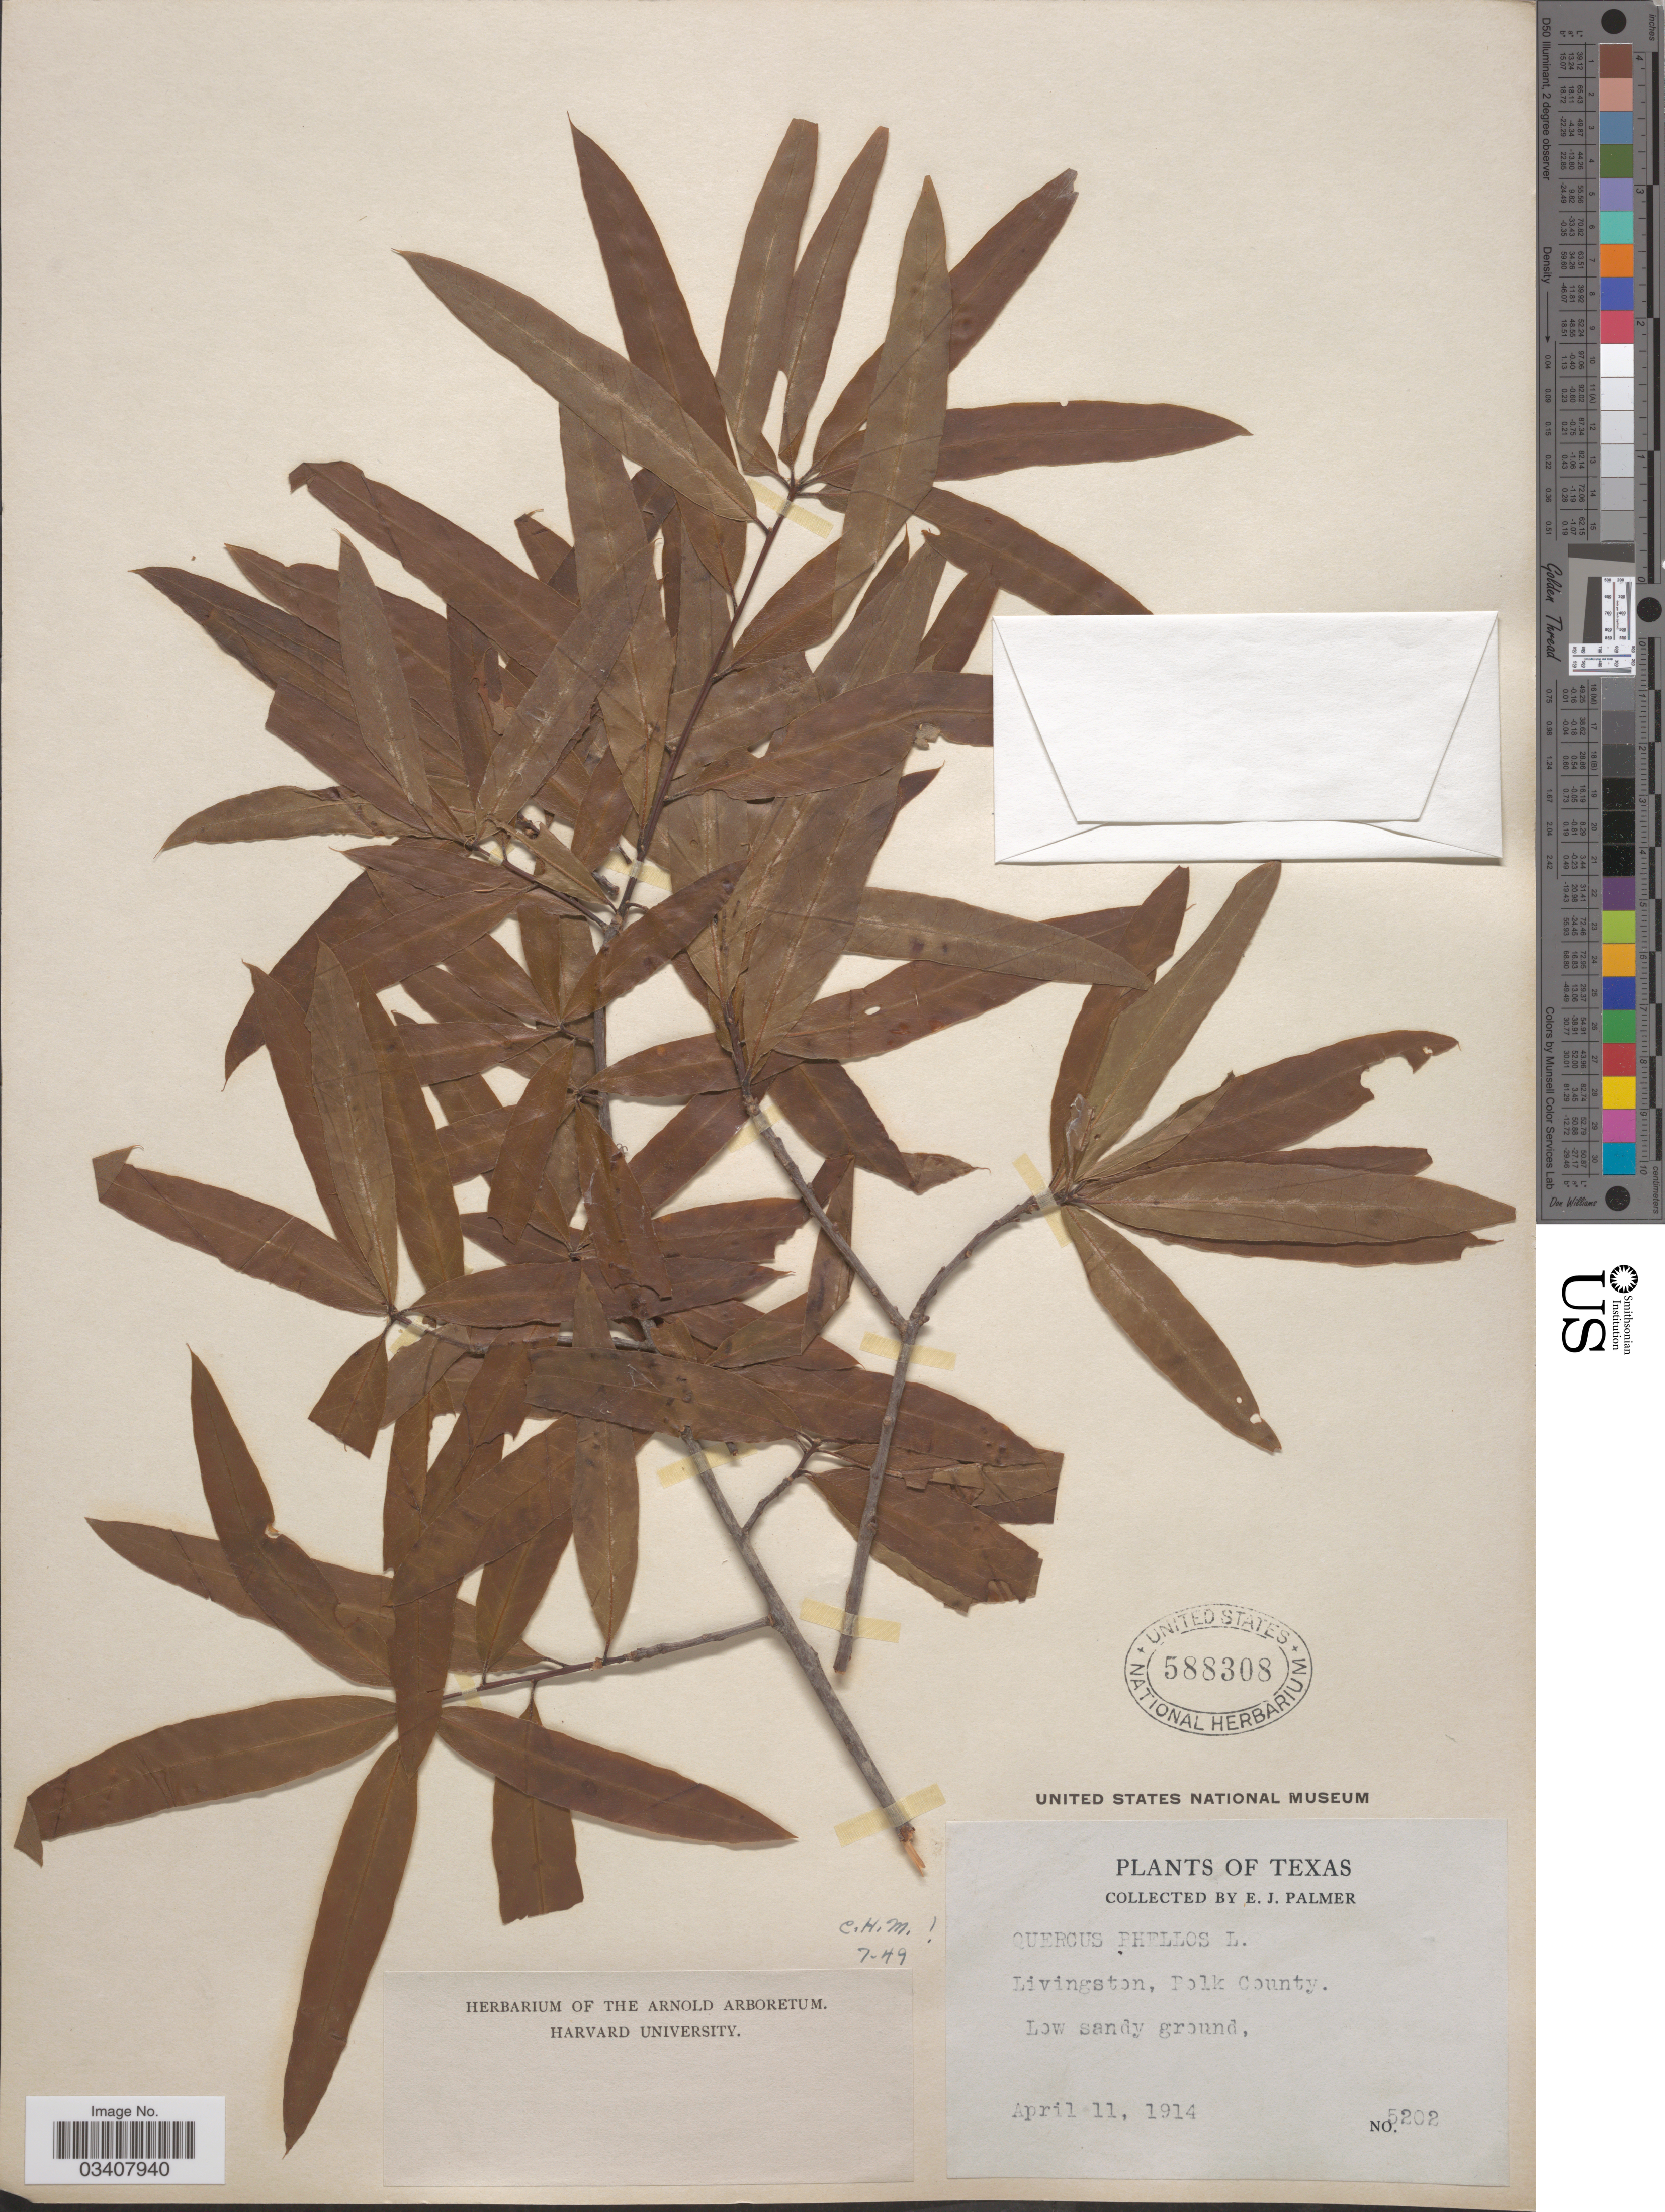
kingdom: Plantae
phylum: Tracheophyta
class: Magnoliopsida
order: Fagales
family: Fagaceae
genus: Quercus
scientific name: Quercus phellos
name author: L.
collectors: E. J. Palmer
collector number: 5202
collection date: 1914-04-11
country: United States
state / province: Texas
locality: Livingston, Polk County.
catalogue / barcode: US 588308